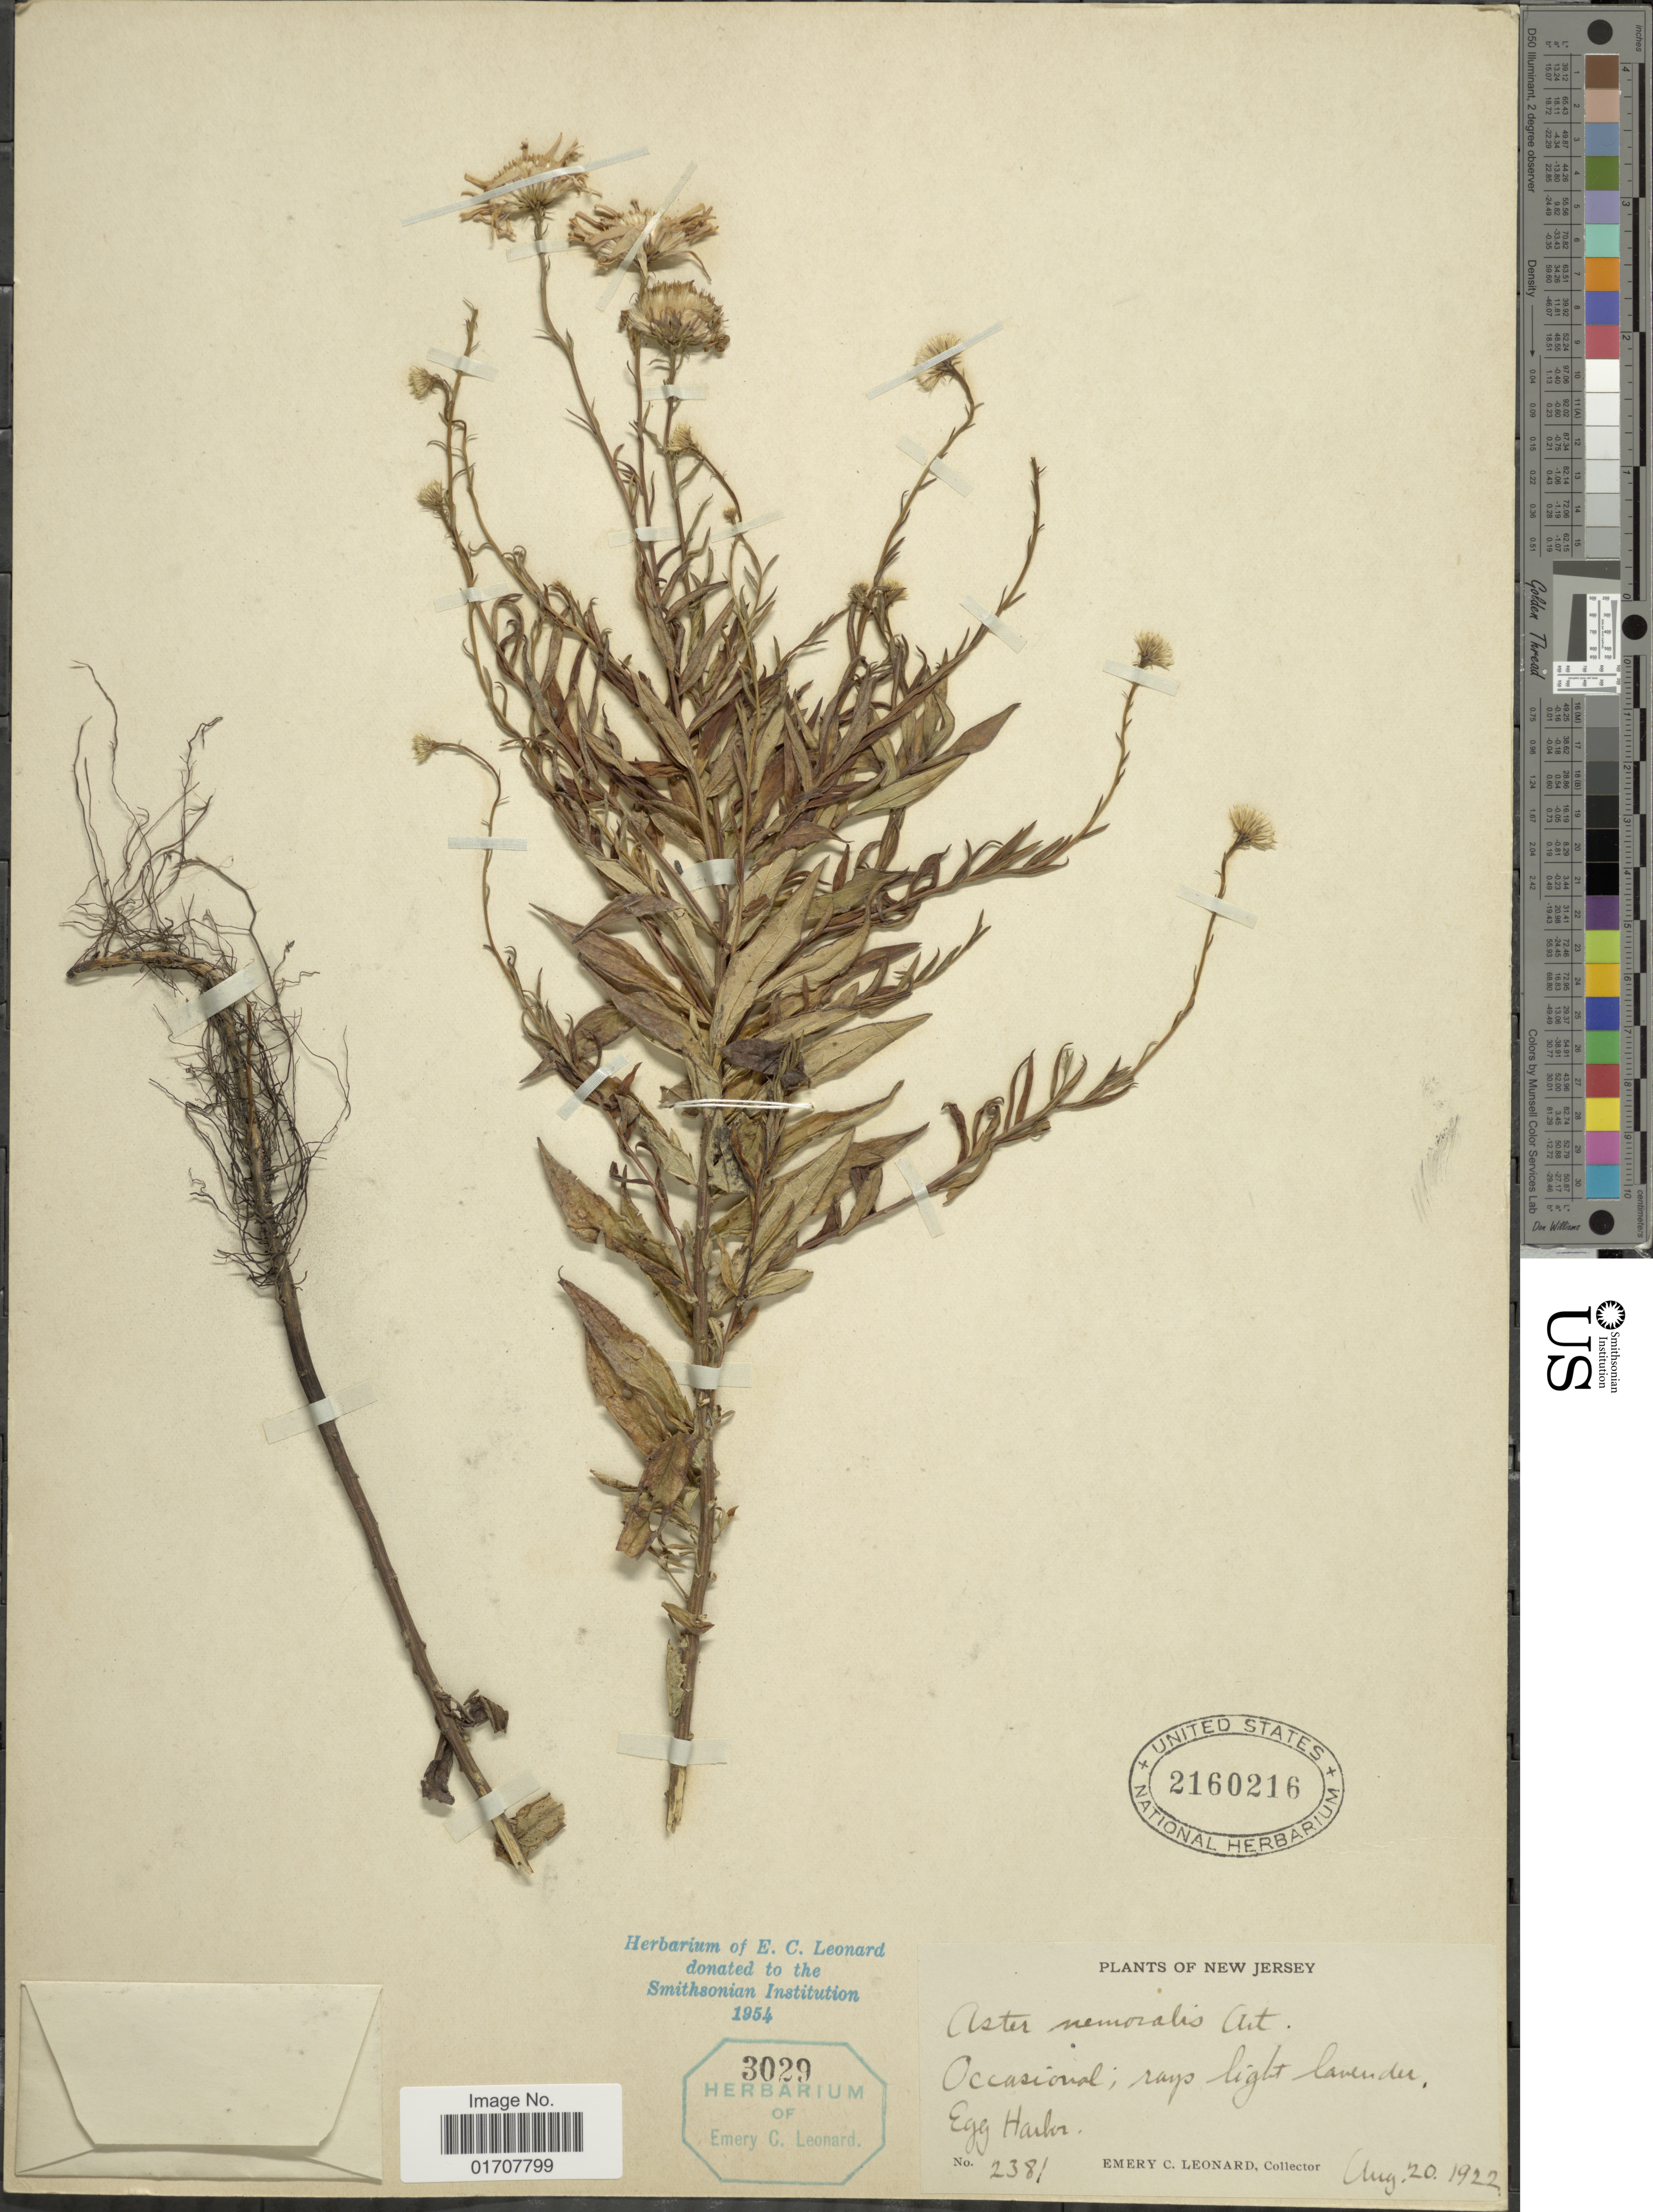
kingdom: Plantae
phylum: Tracheophyta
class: Magnoliopsida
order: Asterales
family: Asteraceae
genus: Oclemena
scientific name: Oclemena nemoralis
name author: (Aiton) Greene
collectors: E. C. Leonard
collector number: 2381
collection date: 1922-08-20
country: United States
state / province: New Jersey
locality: Egg Harbor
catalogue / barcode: US 2160216